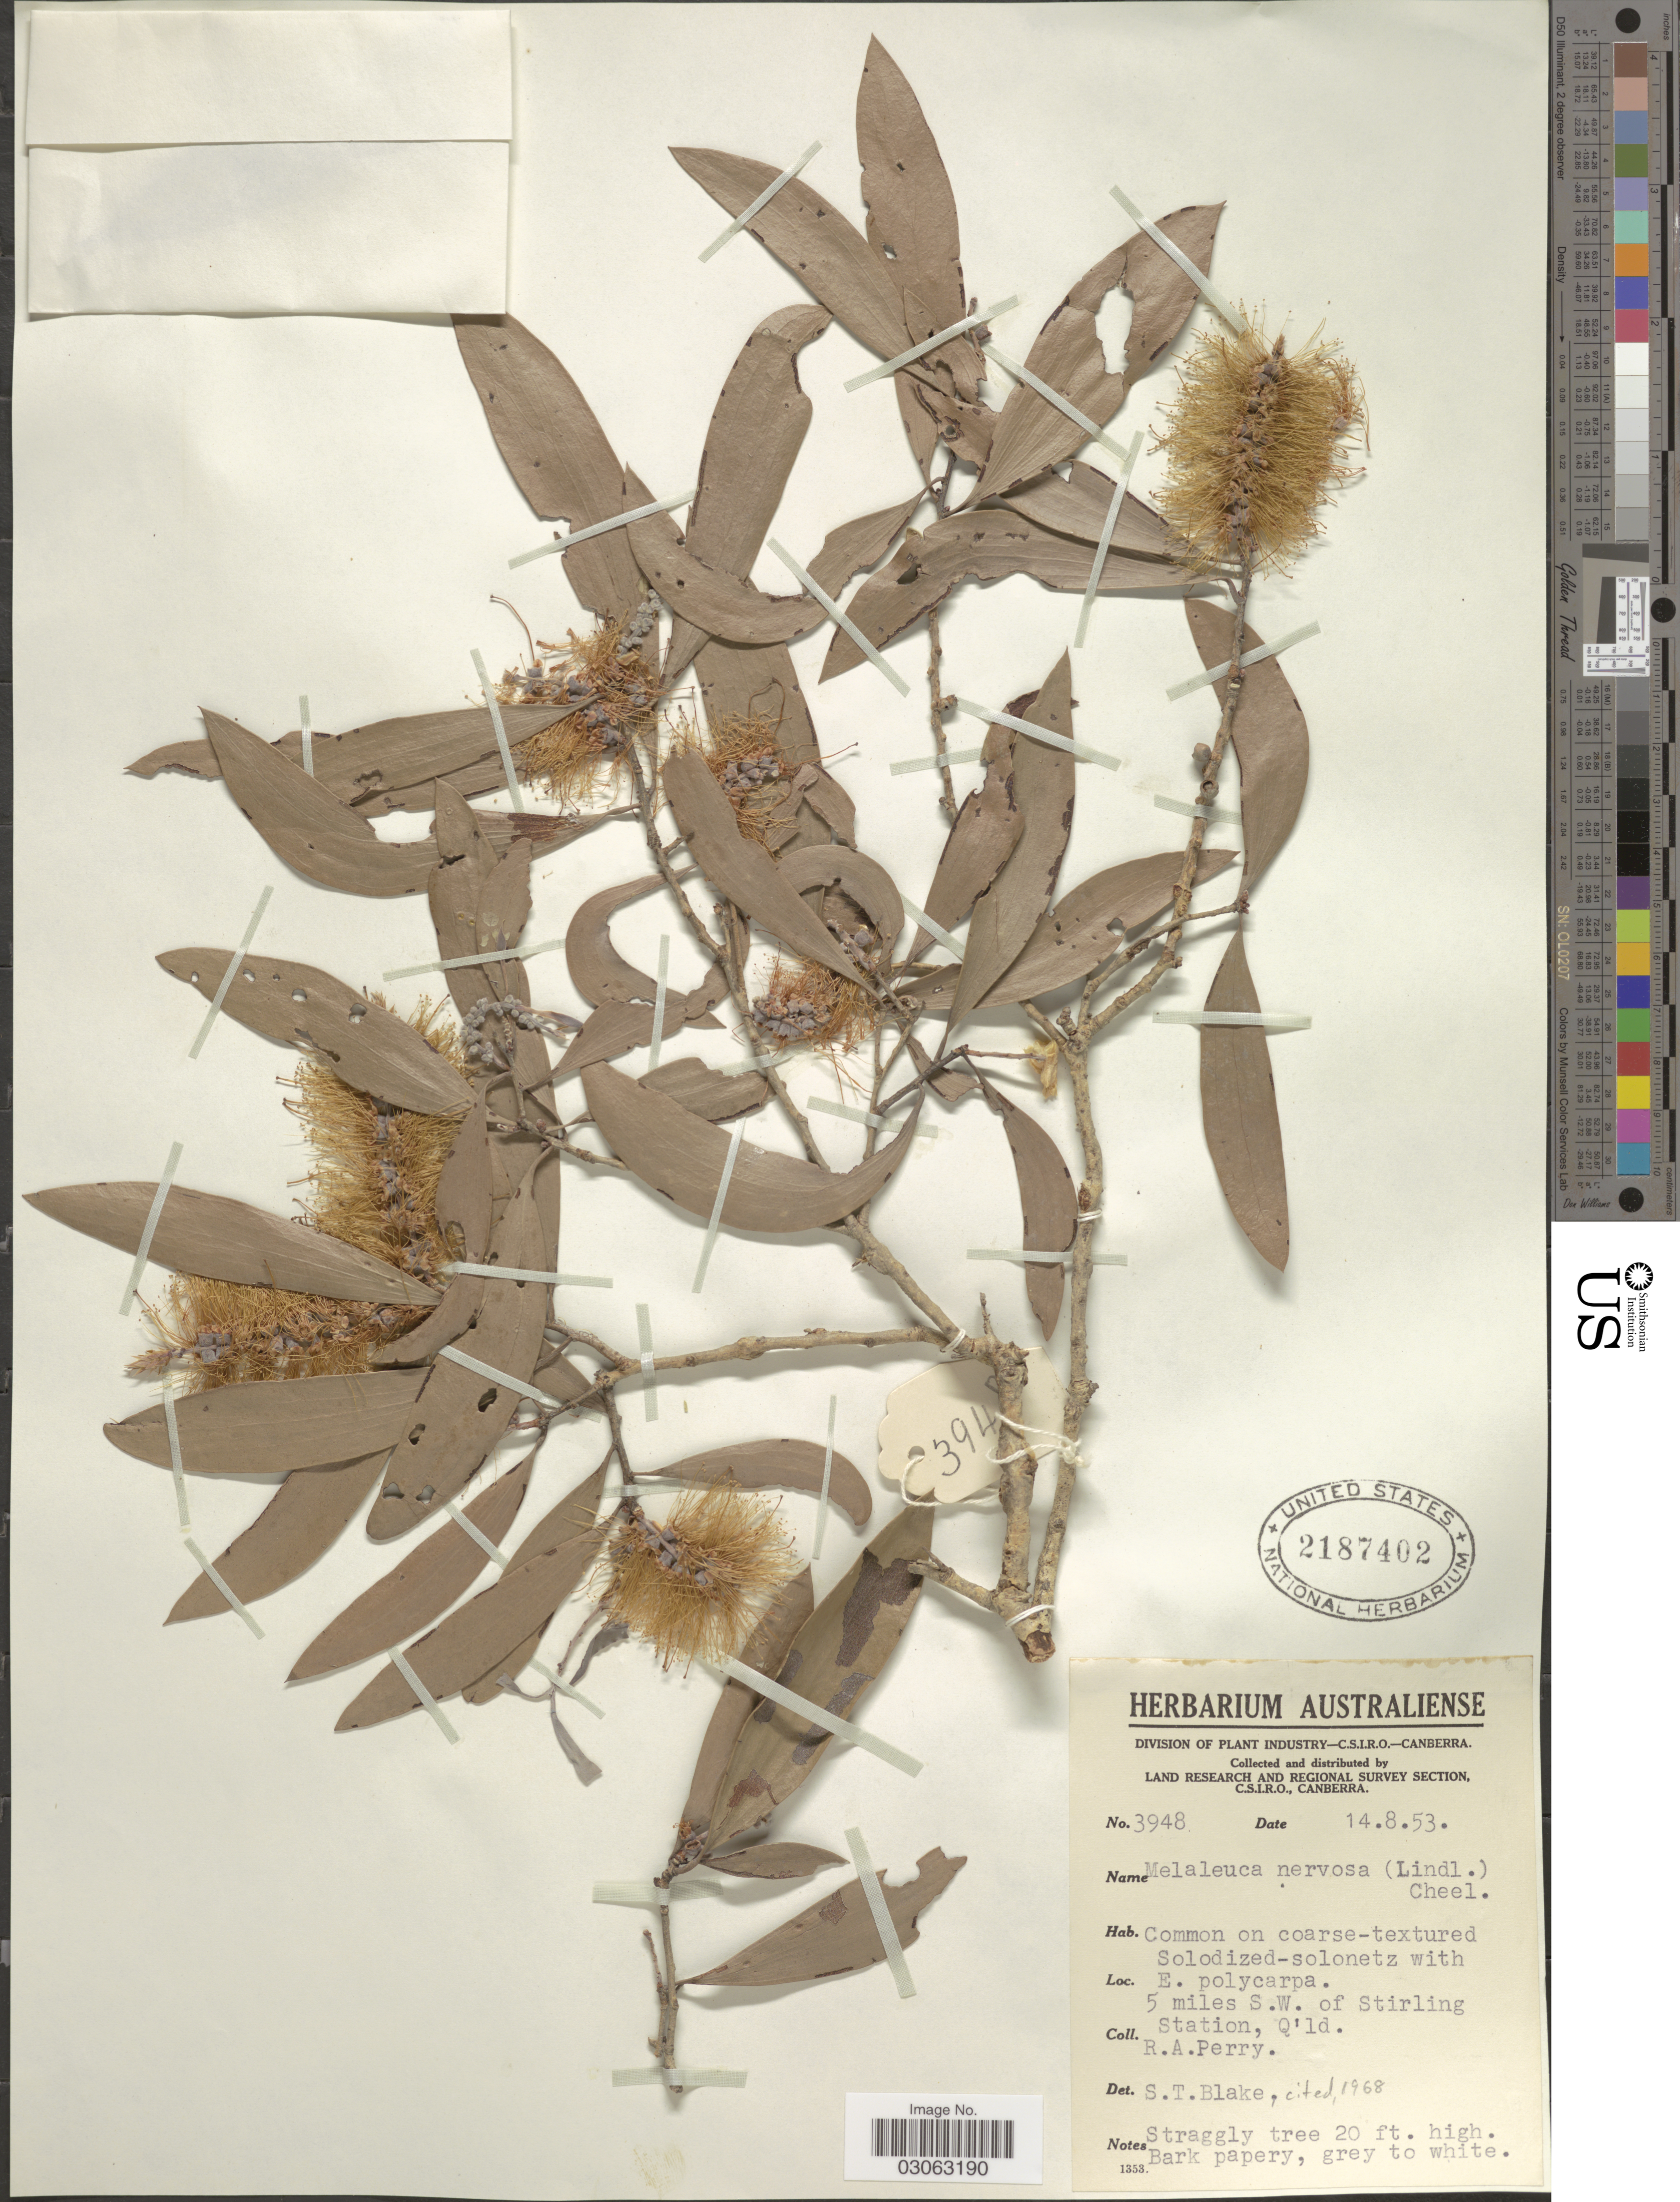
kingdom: Plantae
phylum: Tracheophyta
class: Magnoliopsida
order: Myrtales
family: Myrtaceae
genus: Melaleuca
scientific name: Melaleuca nervosa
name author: (Lindl.) Cheel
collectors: Perry, R. A.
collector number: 3948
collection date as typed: Transcribed d/m/y: 14/8/53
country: Australia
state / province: Queensland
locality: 5 miles S.W. of Stirling Station, Q'ld.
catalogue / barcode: US 2187402